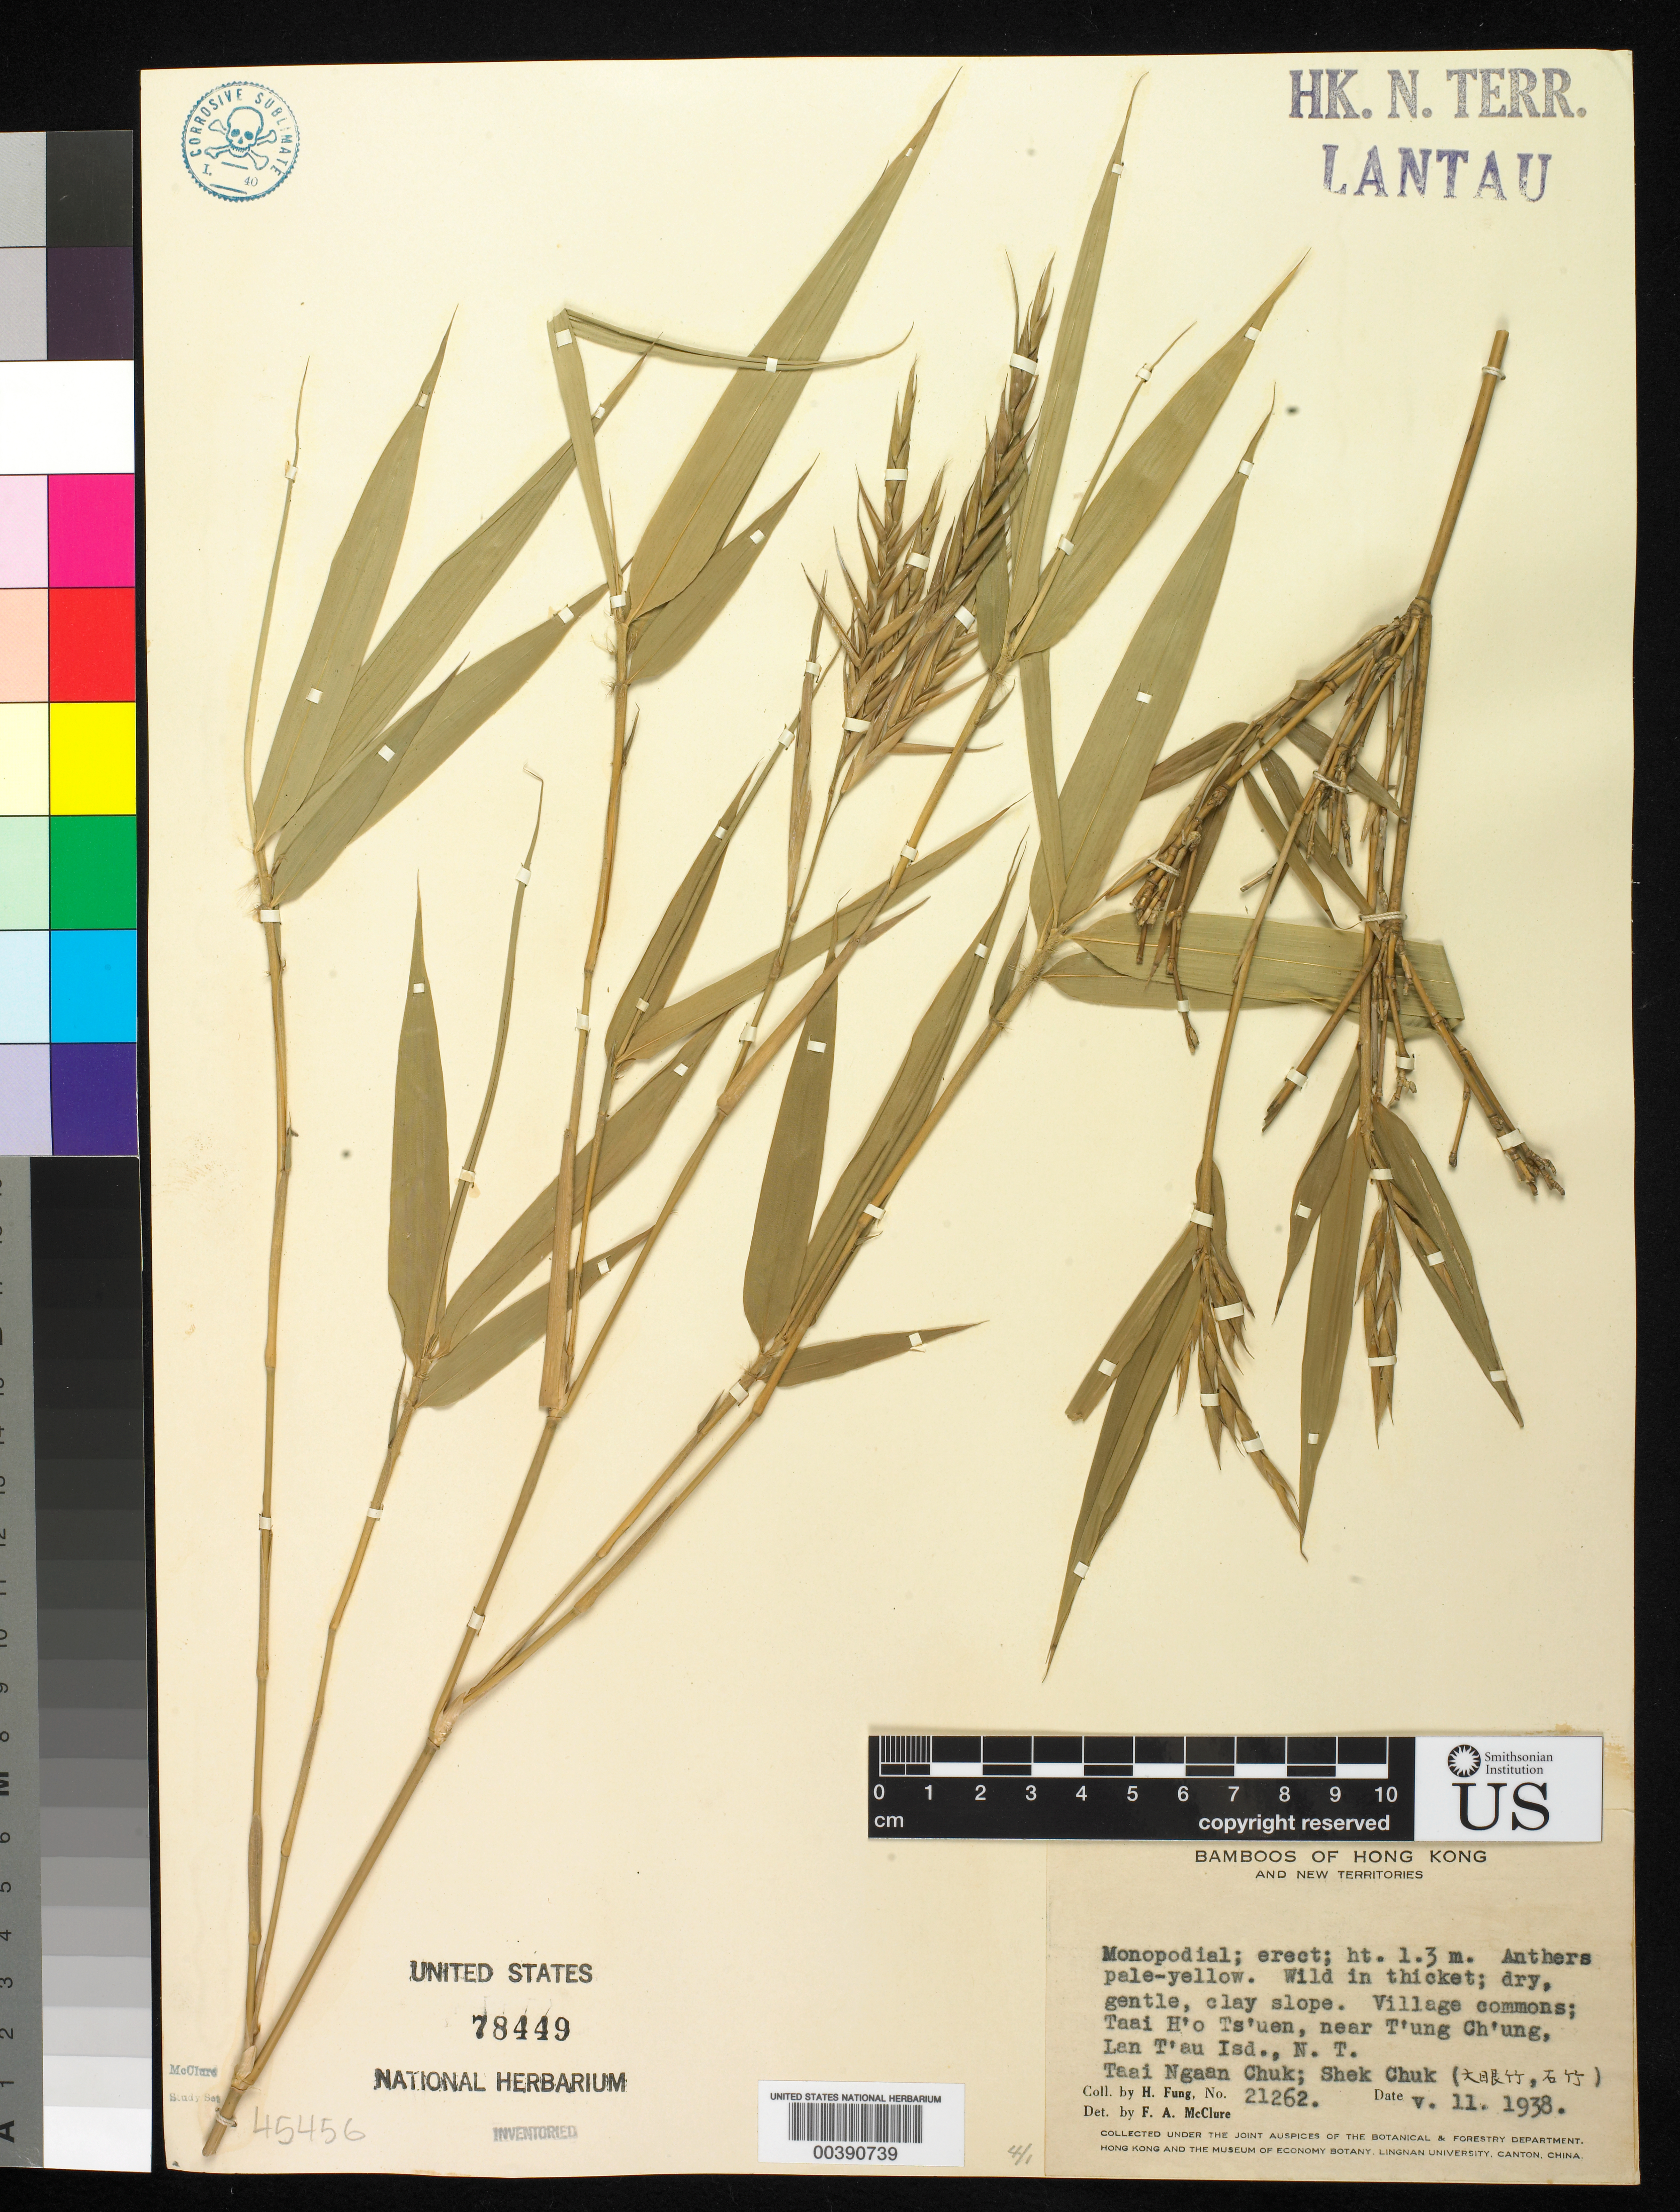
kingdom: Plantae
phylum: Tracheophyta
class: Liliopsida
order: Poales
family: Poaceae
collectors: H. L. Fung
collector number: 21262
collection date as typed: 11 May 1938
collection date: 1938-05-11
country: China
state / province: Hong Kong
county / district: New Territories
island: Lan Tao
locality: T'ung ch'ung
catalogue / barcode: US 78449